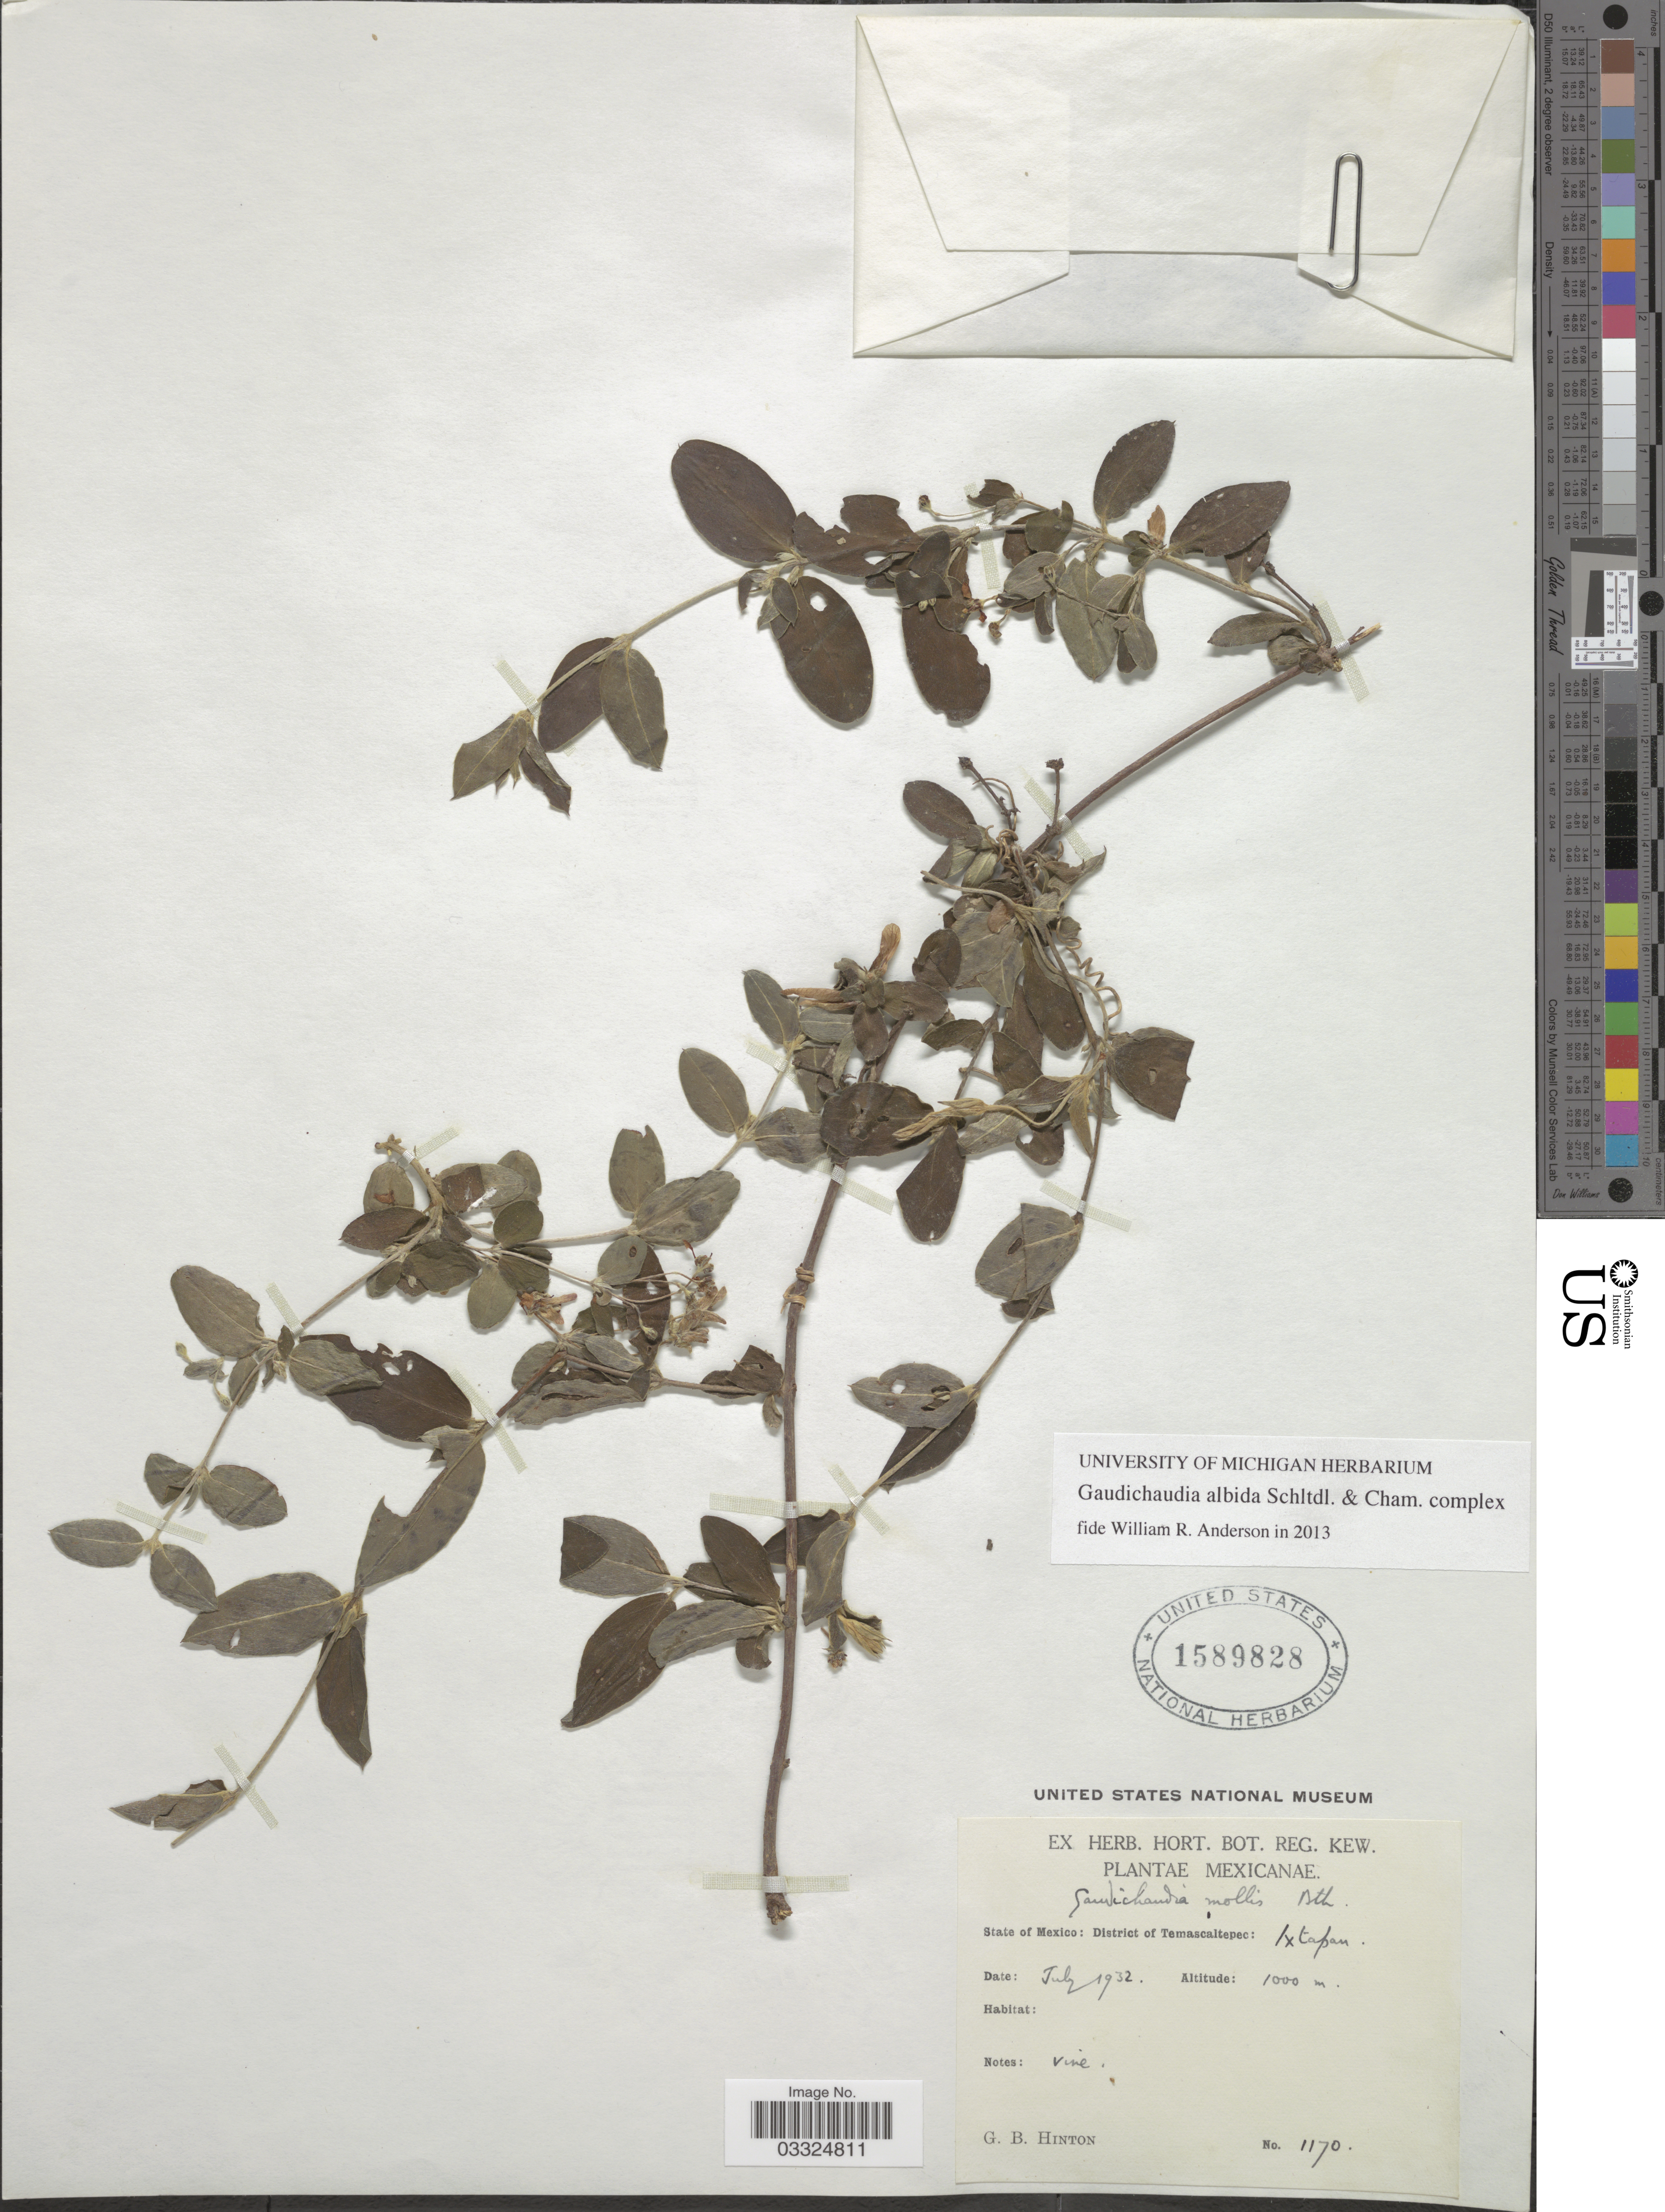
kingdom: Plantae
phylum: Tracheophyta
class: Magnoliopsida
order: Malpighiales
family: Malpighiaceae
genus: Gaudichaudia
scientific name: Gaudichaudia albida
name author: Schltdl. & Cham.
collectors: G. B. Hinton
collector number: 1170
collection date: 1932-07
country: Mexico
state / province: México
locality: District of Temascaltepec: Ixtapan.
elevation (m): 1000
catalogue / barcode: US 1589828